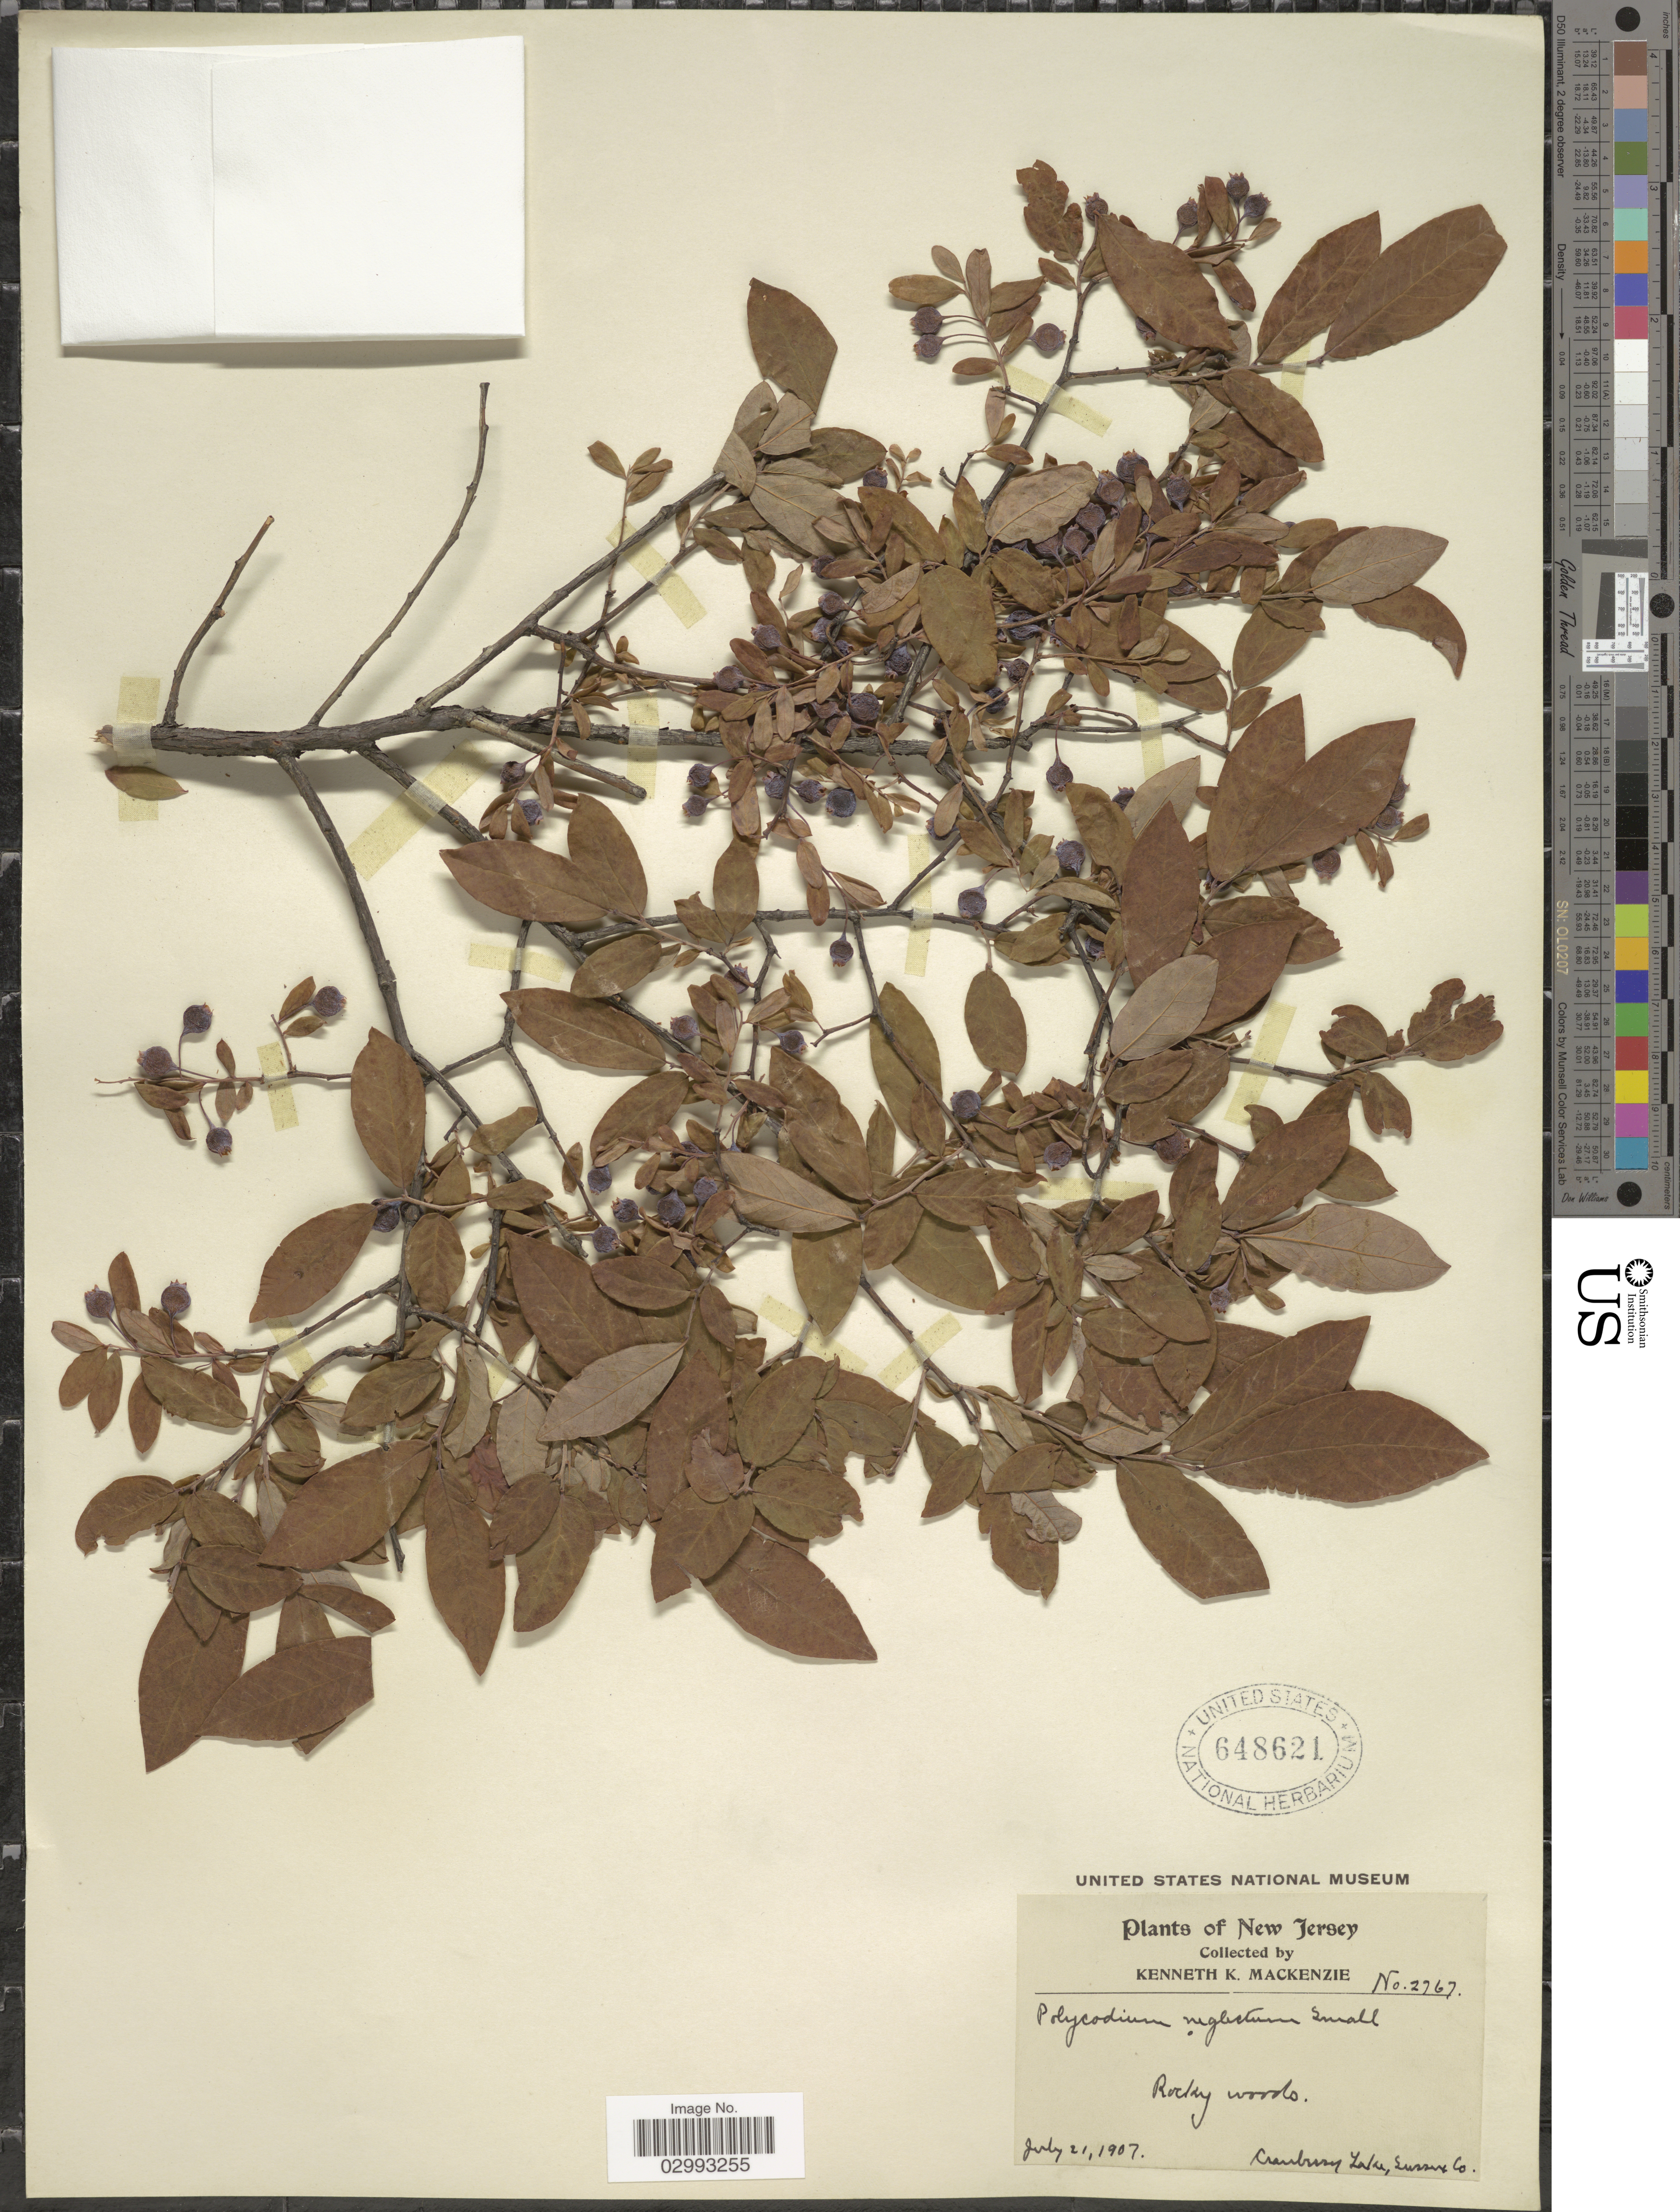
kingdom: Plantae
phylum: Tracheophyta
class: Magnoliopsida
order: Ericales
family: Ericaceae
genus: Polycodium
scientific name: Polycodium neglectum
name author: Small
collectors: K. K. Mackenzie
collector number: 2767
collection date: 1907-07-21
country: United States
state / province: New Jersey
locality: Cranberry Lake, Sussex Co.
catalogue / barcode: US 648621